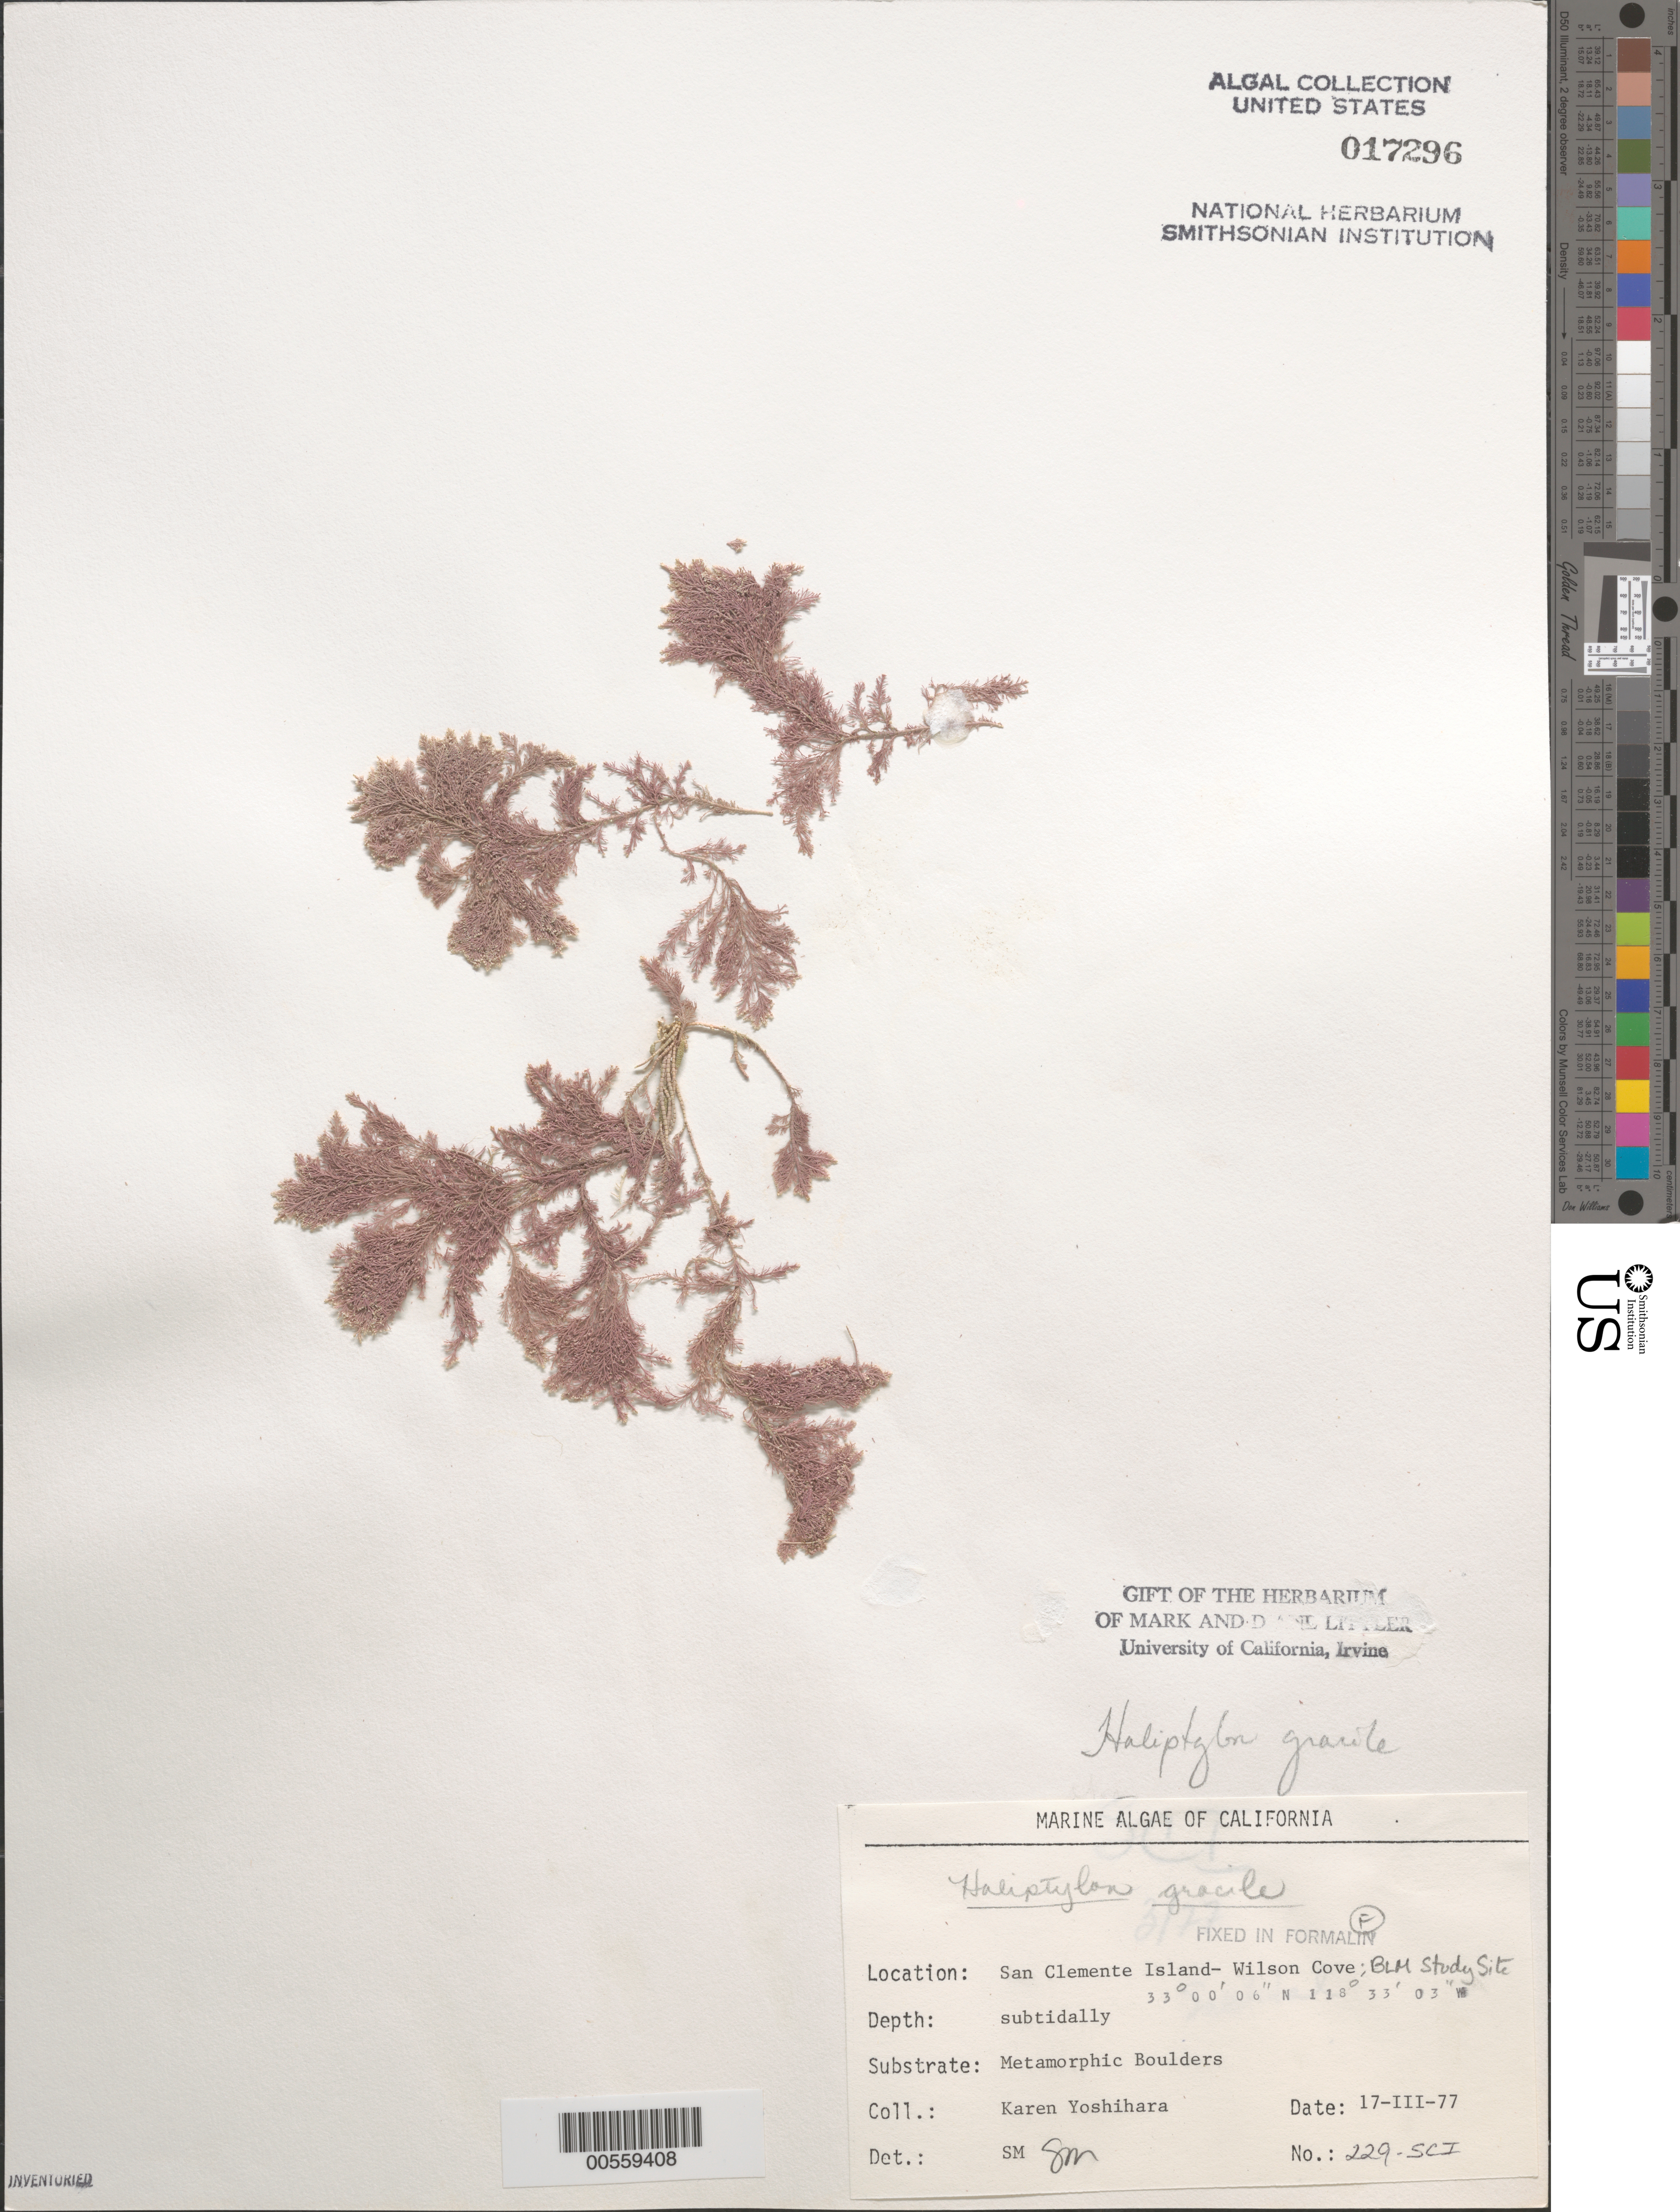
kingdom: Plantae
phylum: Rhodophyta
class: Florideophyceae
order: Corallinales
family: Corallinaceae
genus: Jania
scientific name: Jania rosea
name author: (Lam.) Decne.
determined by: Algae name updating Project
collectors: K. Yoshihara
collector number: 229-SCI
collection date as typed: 17 Mar 1977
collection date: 1977-03-17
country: United States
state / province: California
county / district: Los Angeles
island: San Clemente Island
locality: Wilson Cove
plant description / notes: BLM-SOCALBIGHT Rocky Intertidal Survey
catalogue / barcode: US 17296